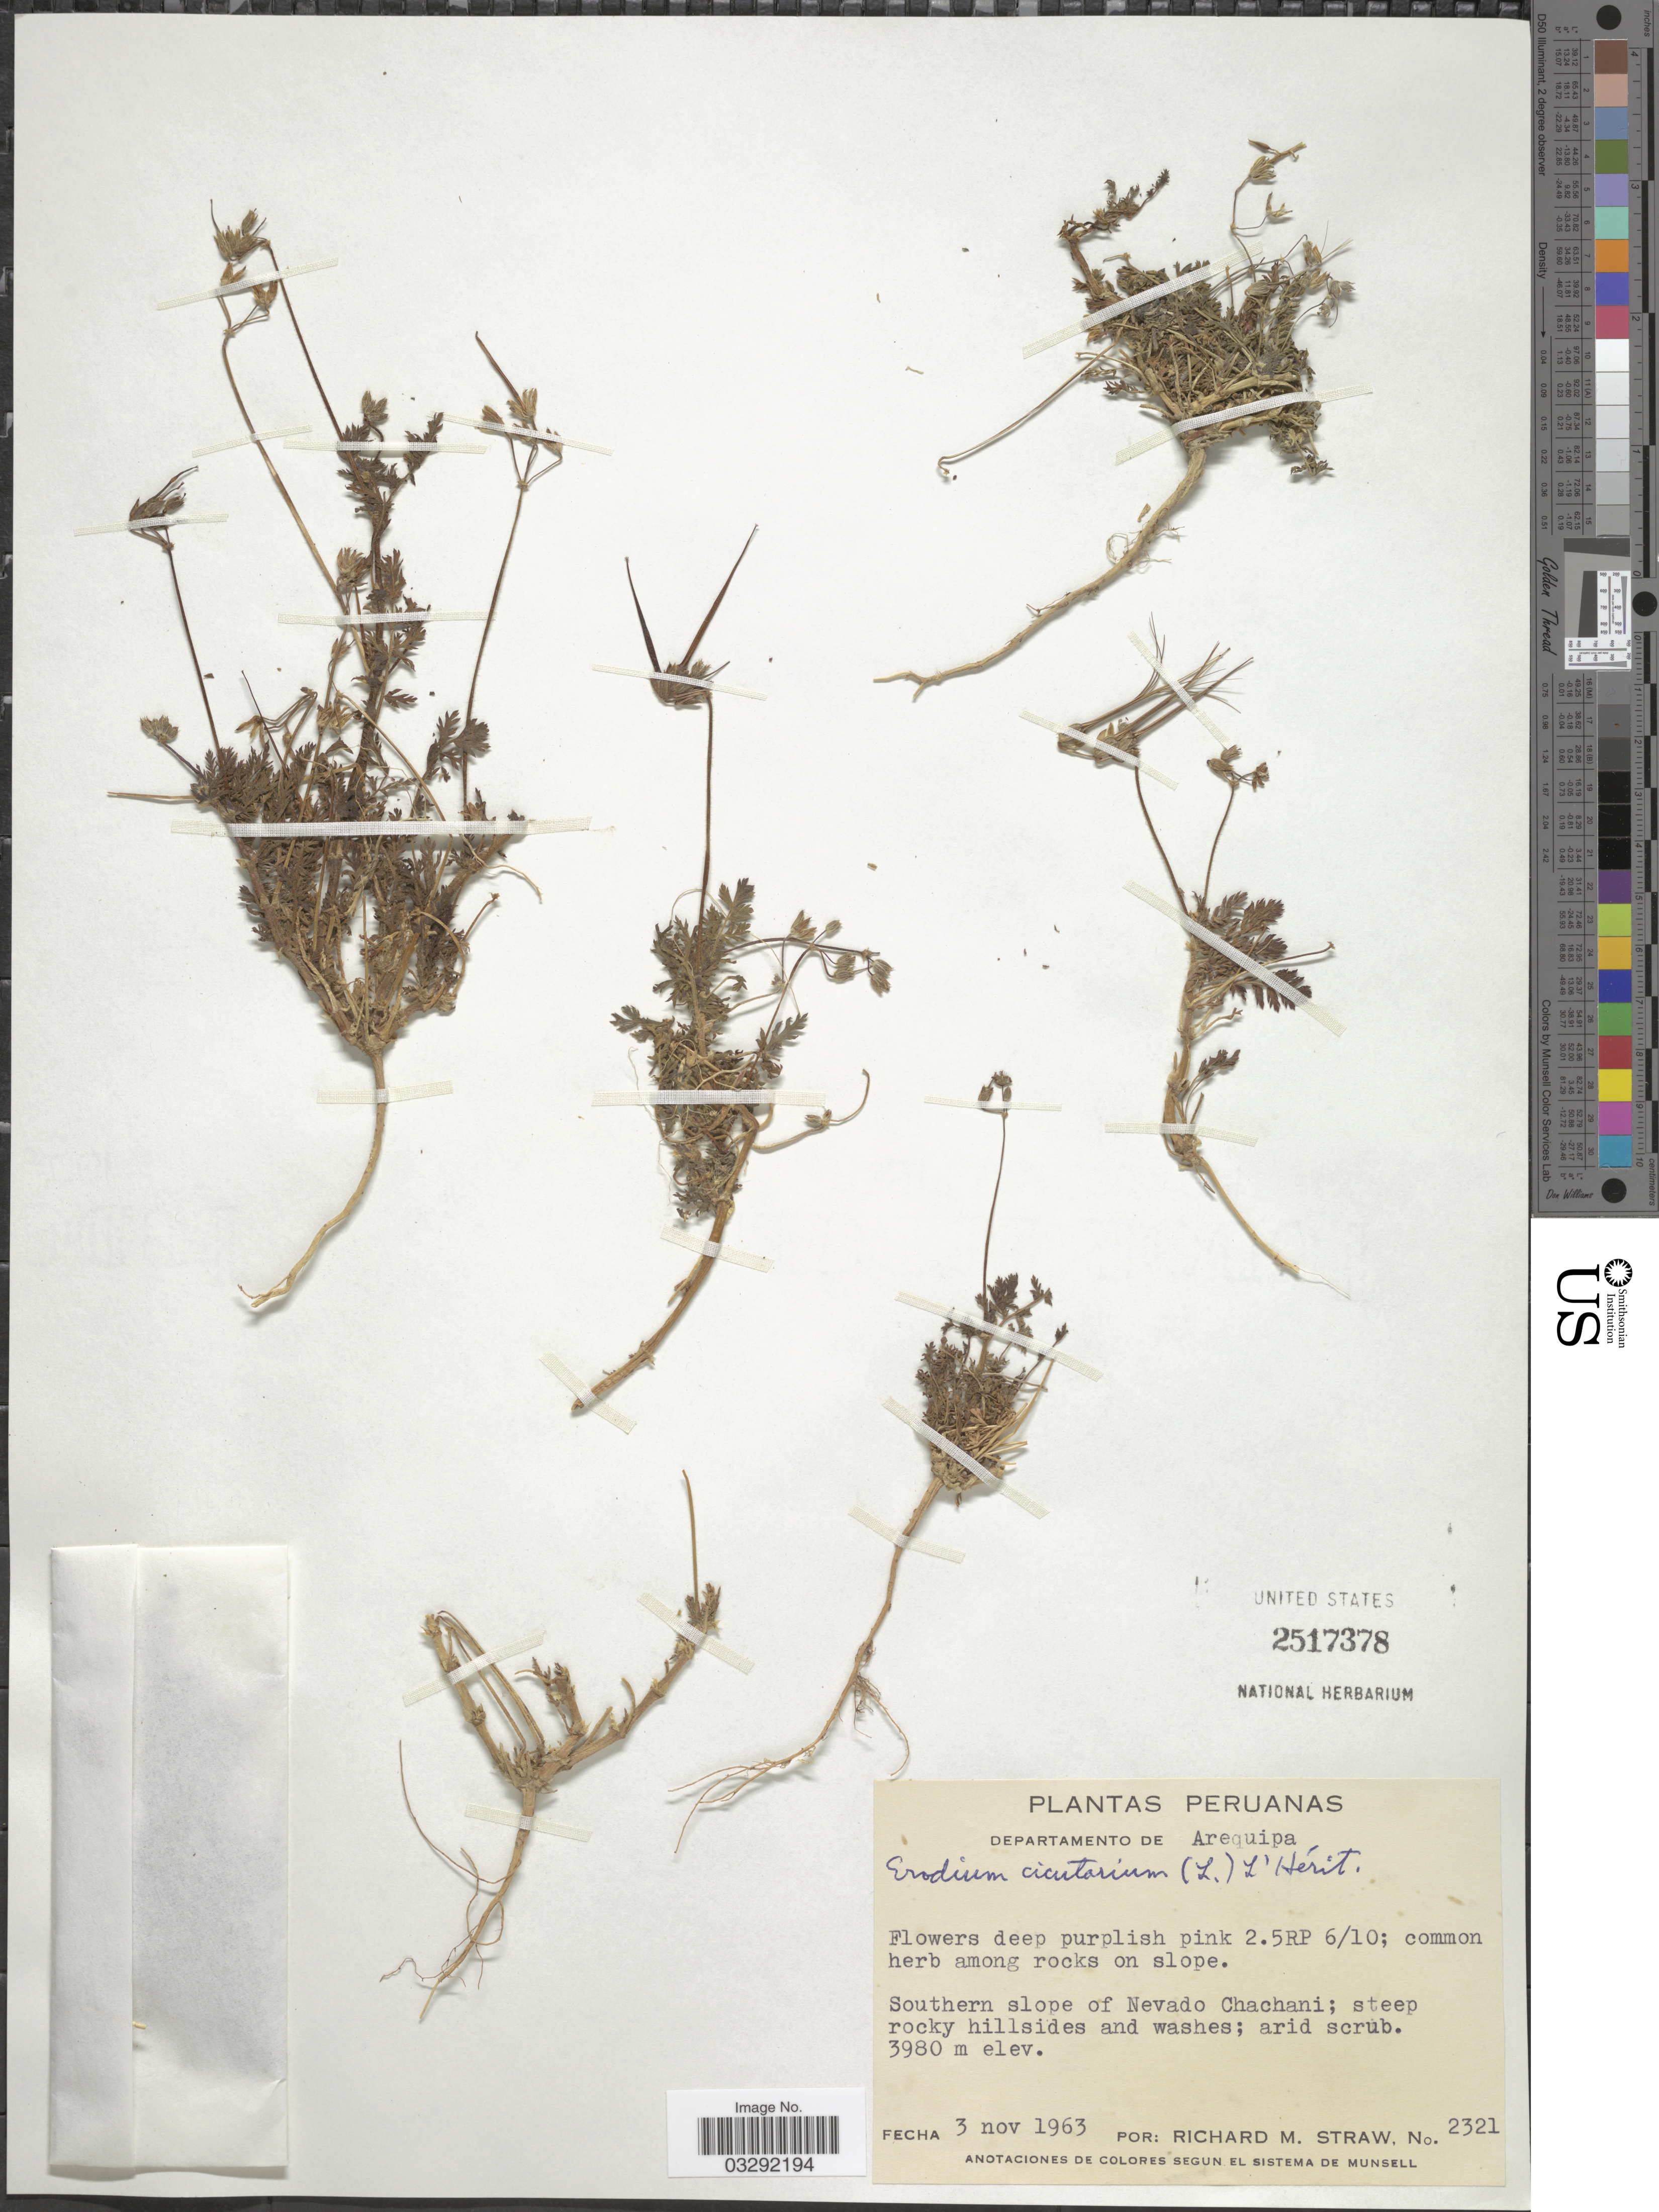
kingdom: Plantae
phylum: Tracheophyta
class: Magnoliopsida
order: Geraniales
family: Geraniaceae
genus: Erodium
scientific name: Erodium cicutarium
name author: (L.) L'Hér.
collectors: R. M. Straw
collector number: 2321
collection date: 1963-11-03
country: Peru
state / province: Arequipa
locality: Departamento de Arequipa. Southern slope of Nevado Chachani.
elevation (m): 3980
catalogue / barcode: US 2517378